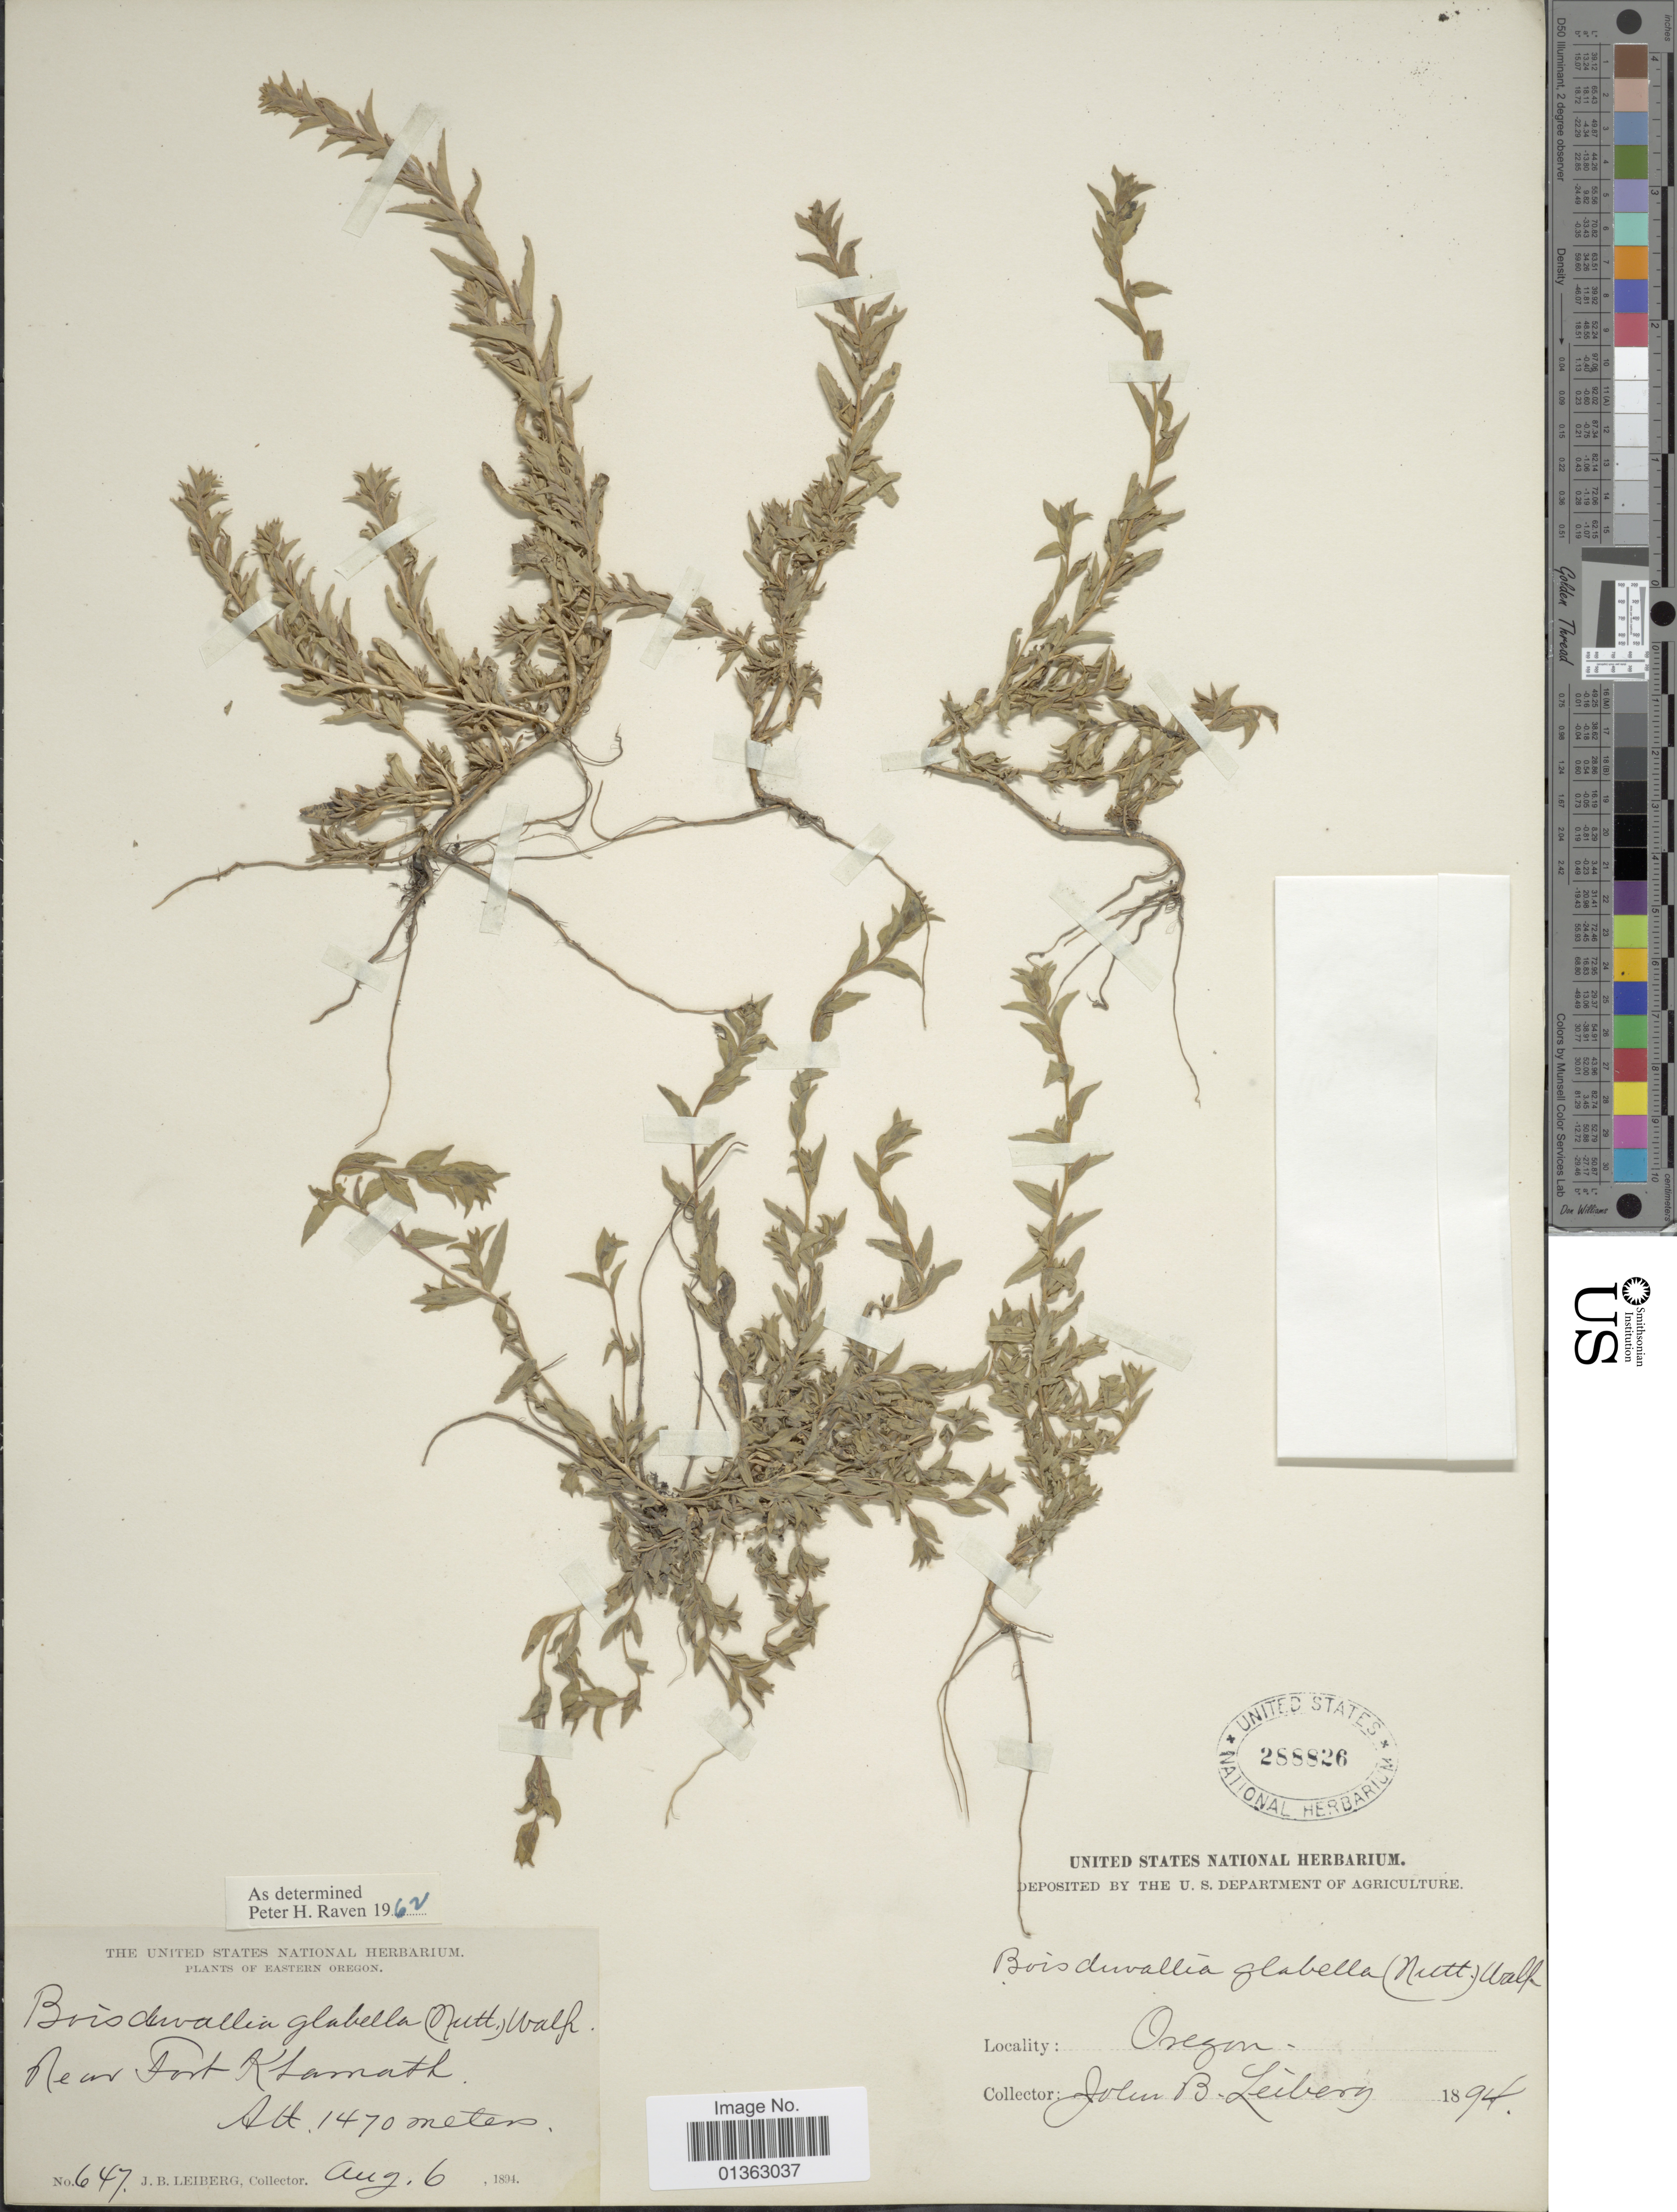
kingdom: Plantae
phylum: Tracheophyta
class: Magnoliopsida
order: Myrtales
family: Onagraceae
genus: Epilobium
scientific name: Epilobium campestre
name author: (Jeps.) Hoch & W.L. Wagner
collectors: J. B. Leiberg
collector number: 647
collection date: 1894-08-06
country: United States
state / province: Oregon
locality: Eastern Oregon. Near Fort Klamath.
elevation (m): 1470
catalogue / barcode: US 288826